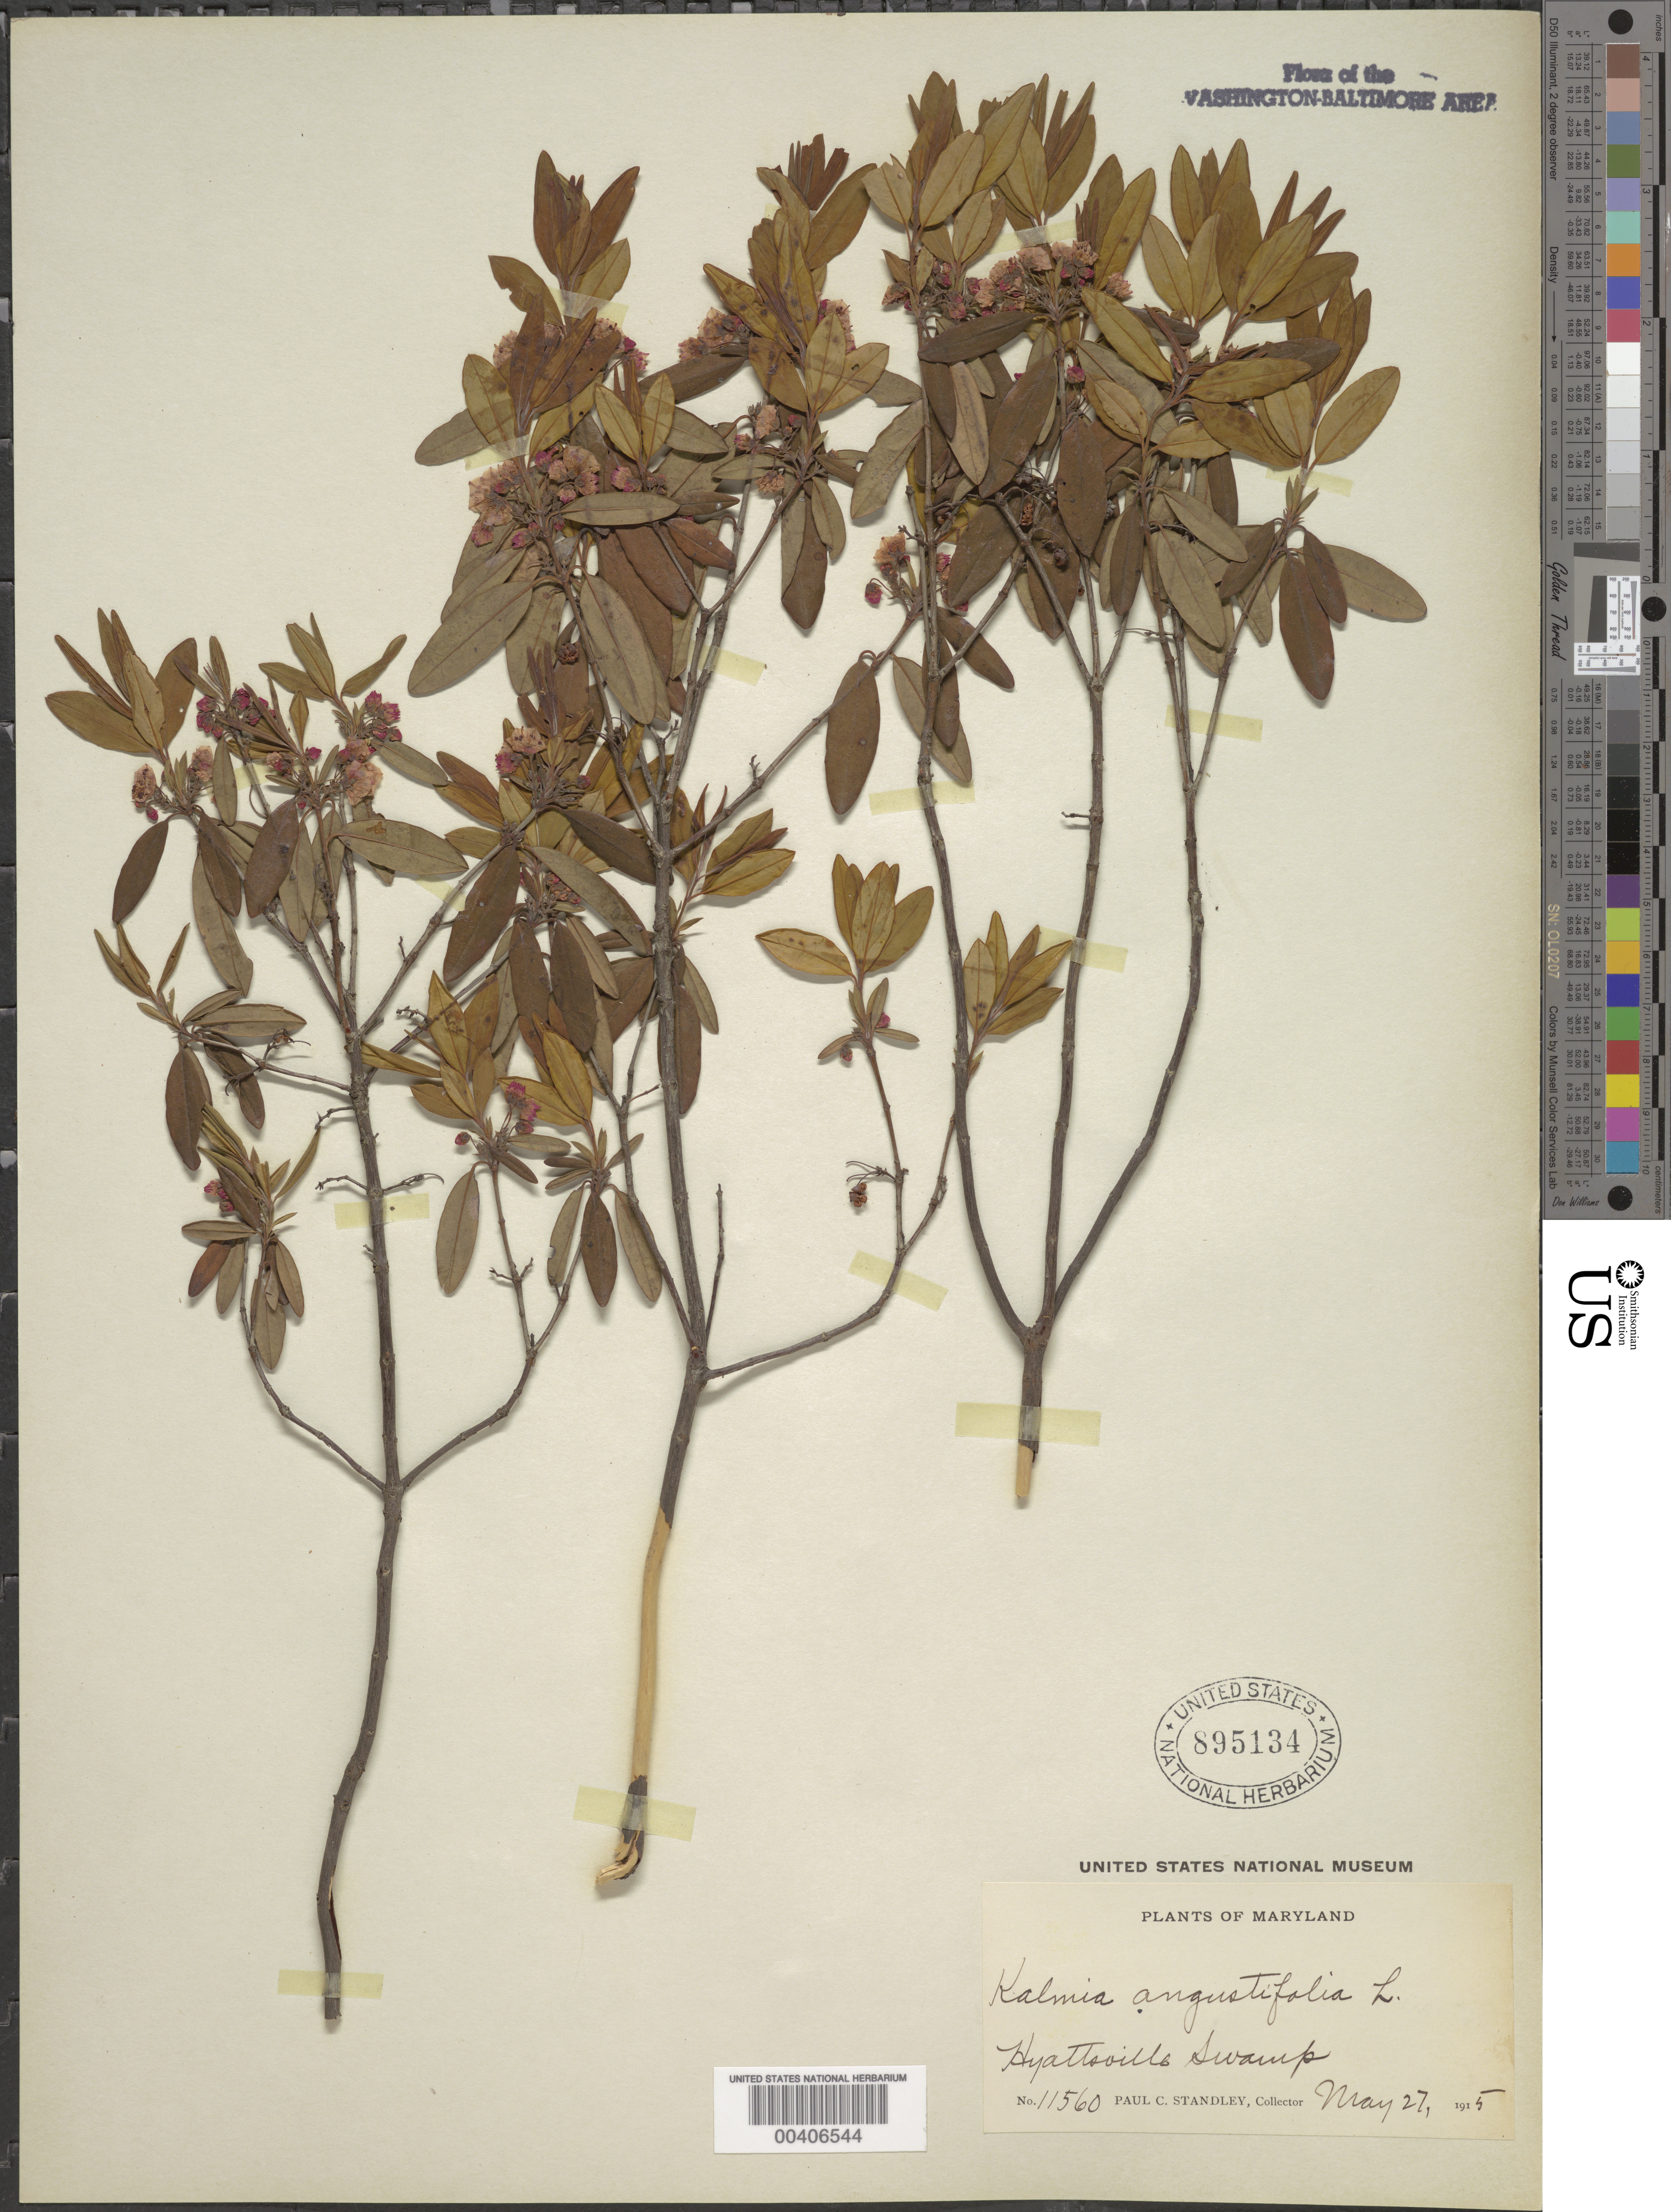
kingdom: Plantae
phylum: Tracheophyta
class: Magnoliopsida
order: Ericales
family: Ericaceae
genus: Kalmia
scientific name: Kalmia angustifolia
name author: L.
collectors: P. C. Standley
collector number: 11560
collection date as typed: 27 May 1915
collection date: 1915-05-27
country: United States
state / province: Maryland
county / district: Prince George's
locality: Hyattsville Swamp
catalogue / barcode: US 895134